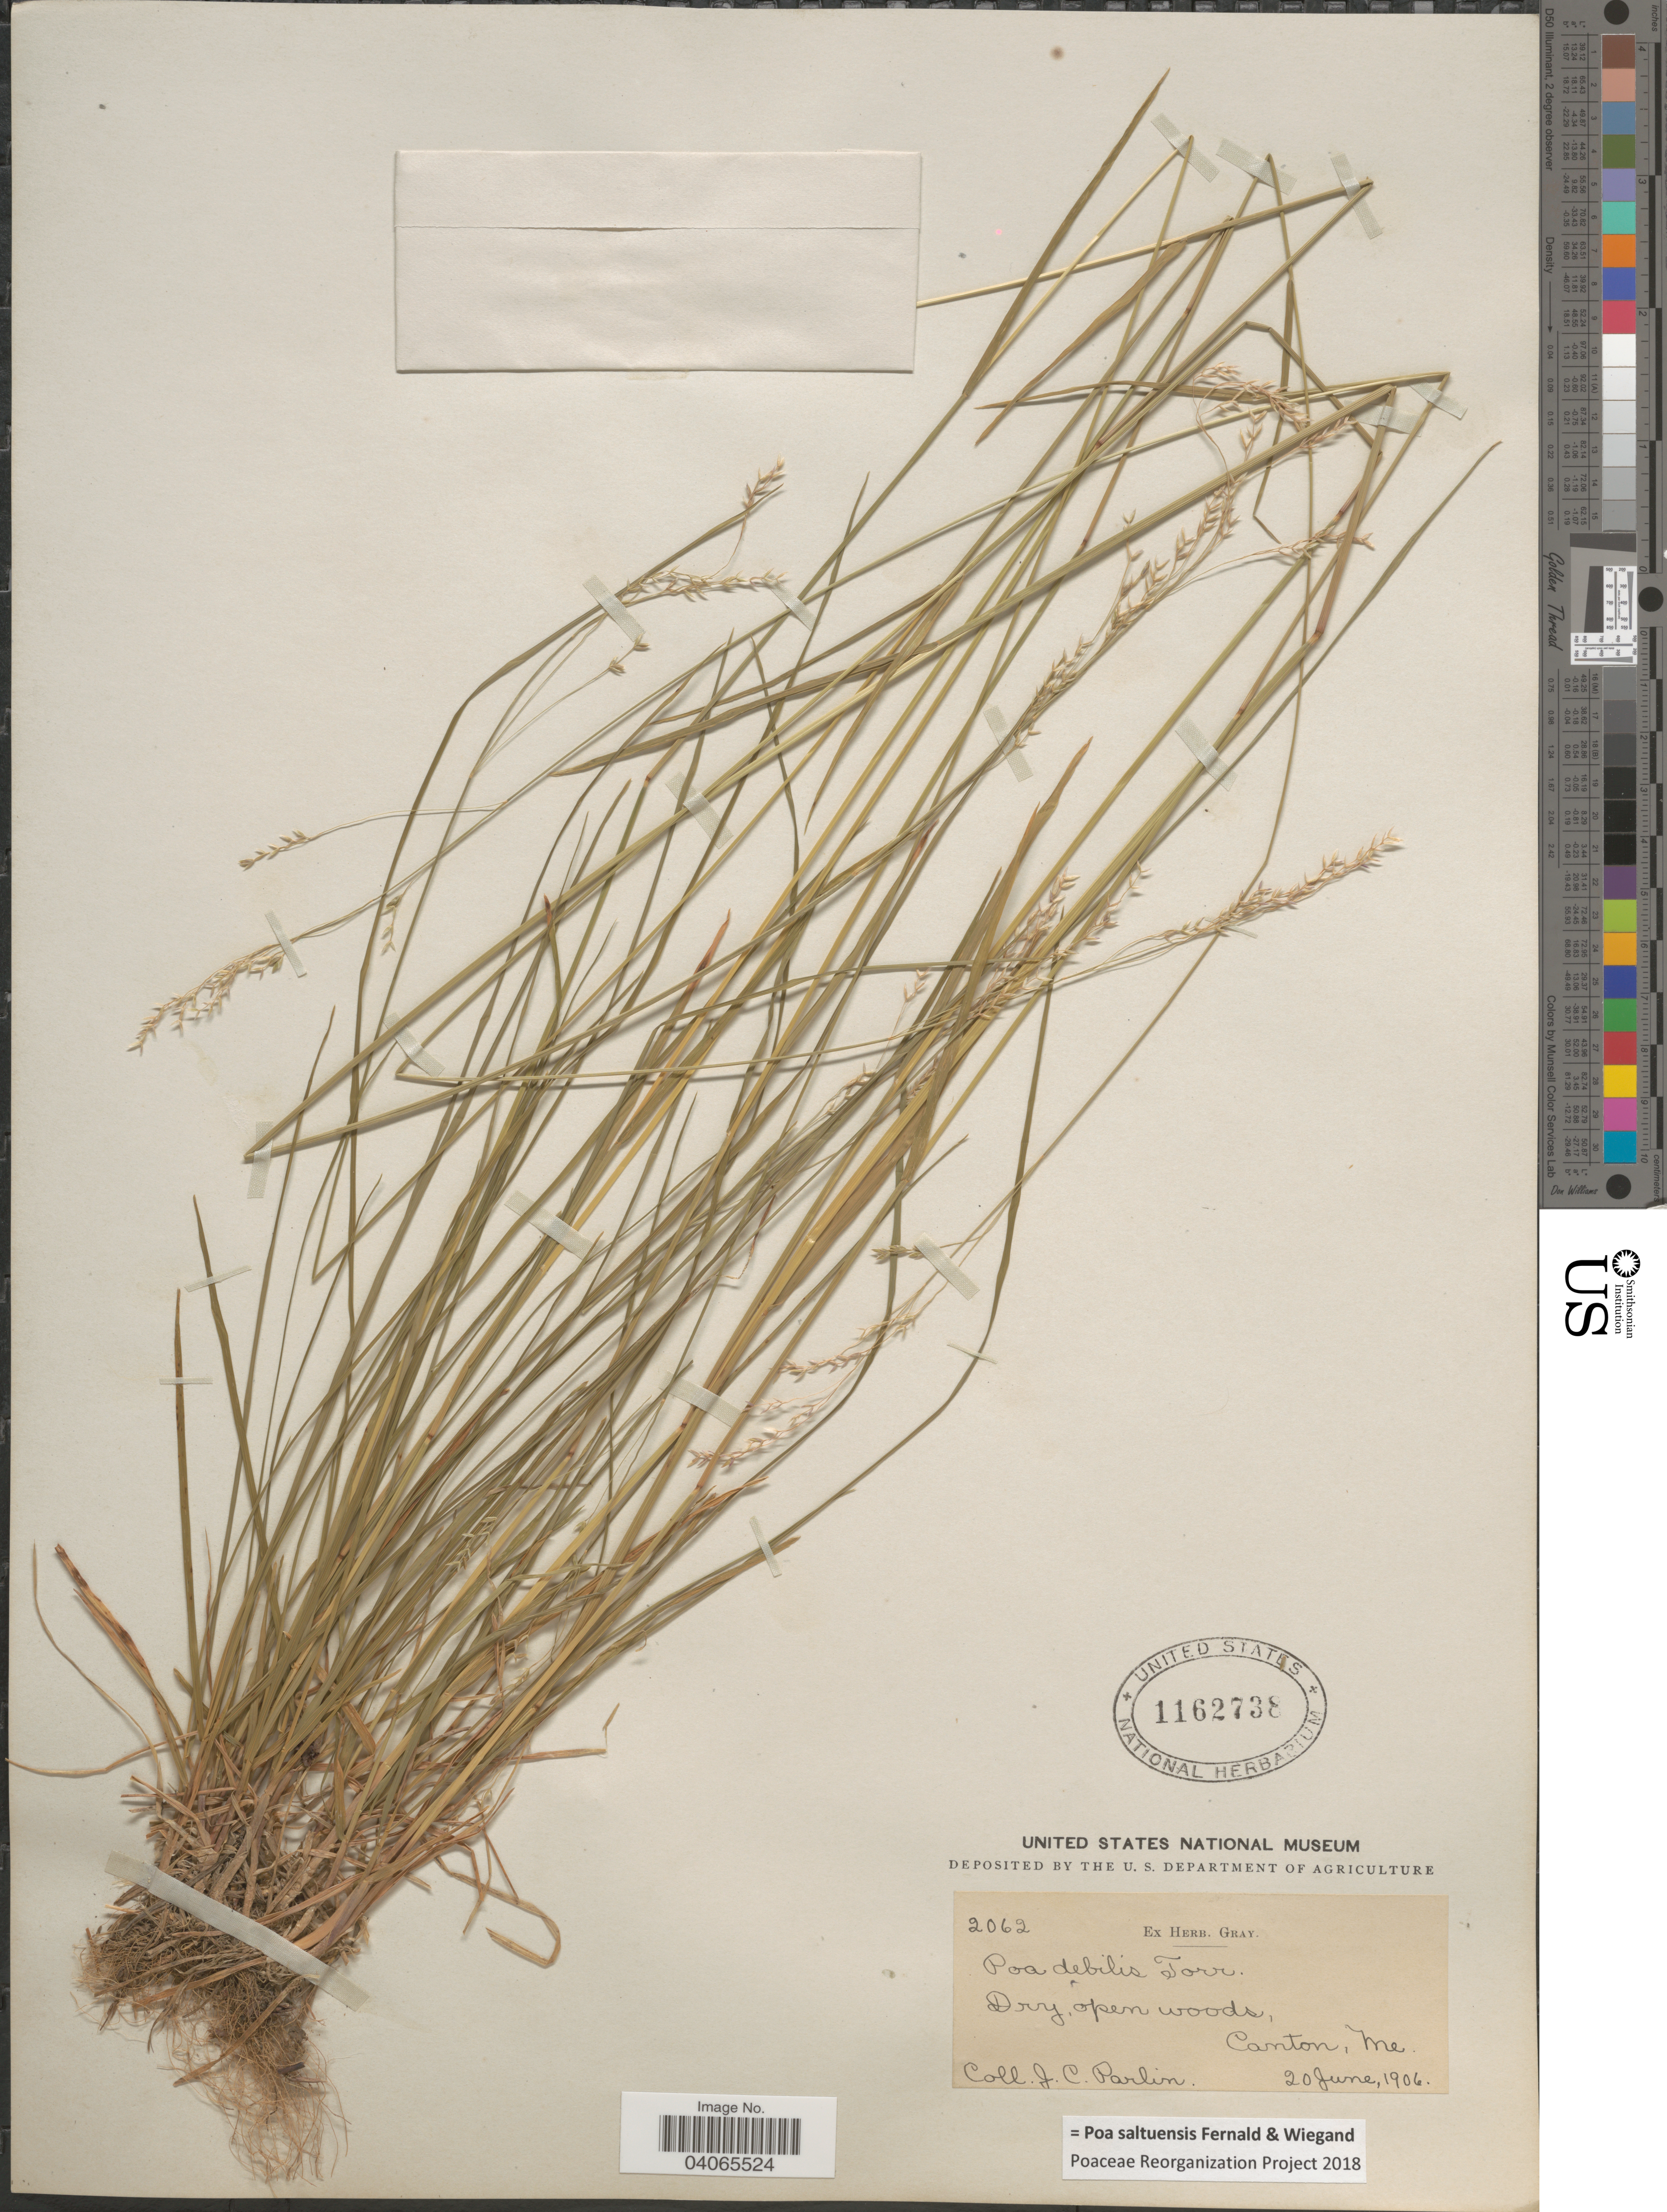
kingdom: Plantae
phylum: Tracheophyta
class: Liliopsida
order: Poales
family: Poaceae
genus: Poa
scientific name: Poa saltuensis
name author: Fernald & Wiegand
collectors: J. Parlin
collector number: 2062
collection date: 1906-06-20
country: United States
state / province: Maine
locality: Dr, open woods, Canton.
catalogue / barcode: US 1162738